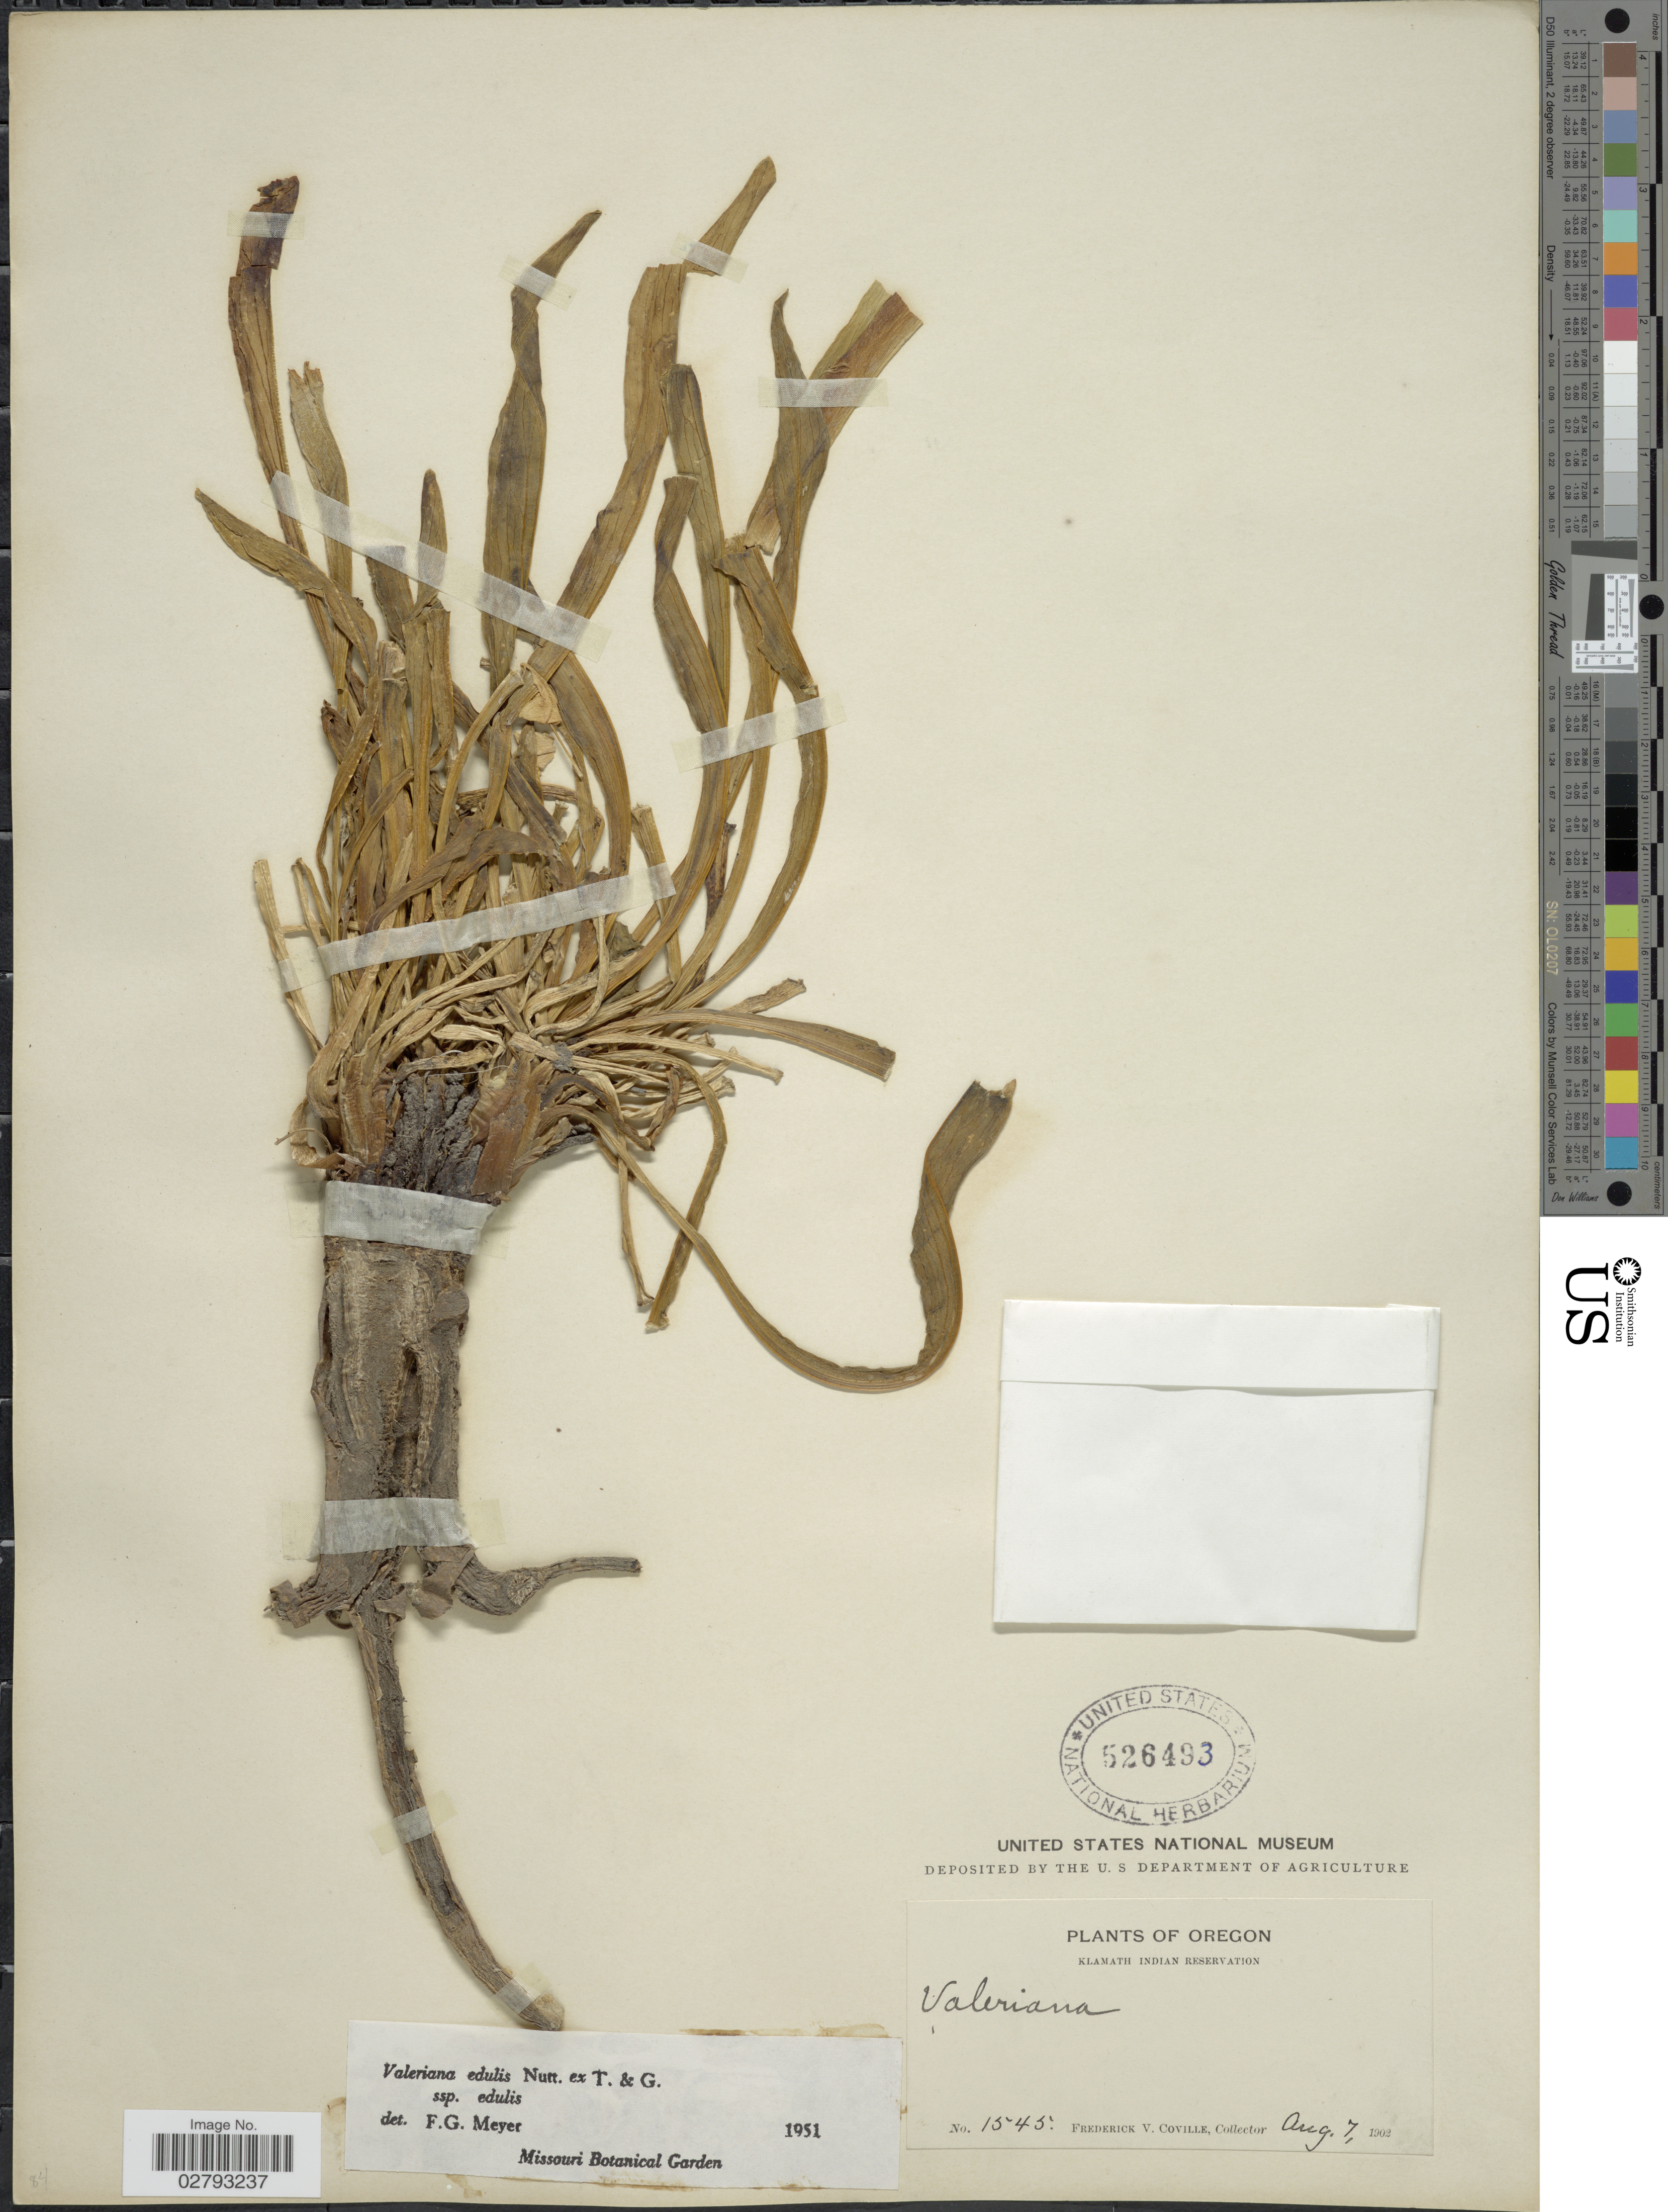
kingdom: Plantae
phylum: Tracheophyta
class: Magnoliopsida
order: Dipsacales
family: Caprifoliaceae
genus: Valeriana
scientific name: Valeriana edulis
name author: Nutt.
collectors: F. V. Coville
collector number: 1545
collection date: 1902-08-07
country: United States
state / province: Oregon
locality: Klamath Indian Reservation.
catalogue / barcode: US 526493